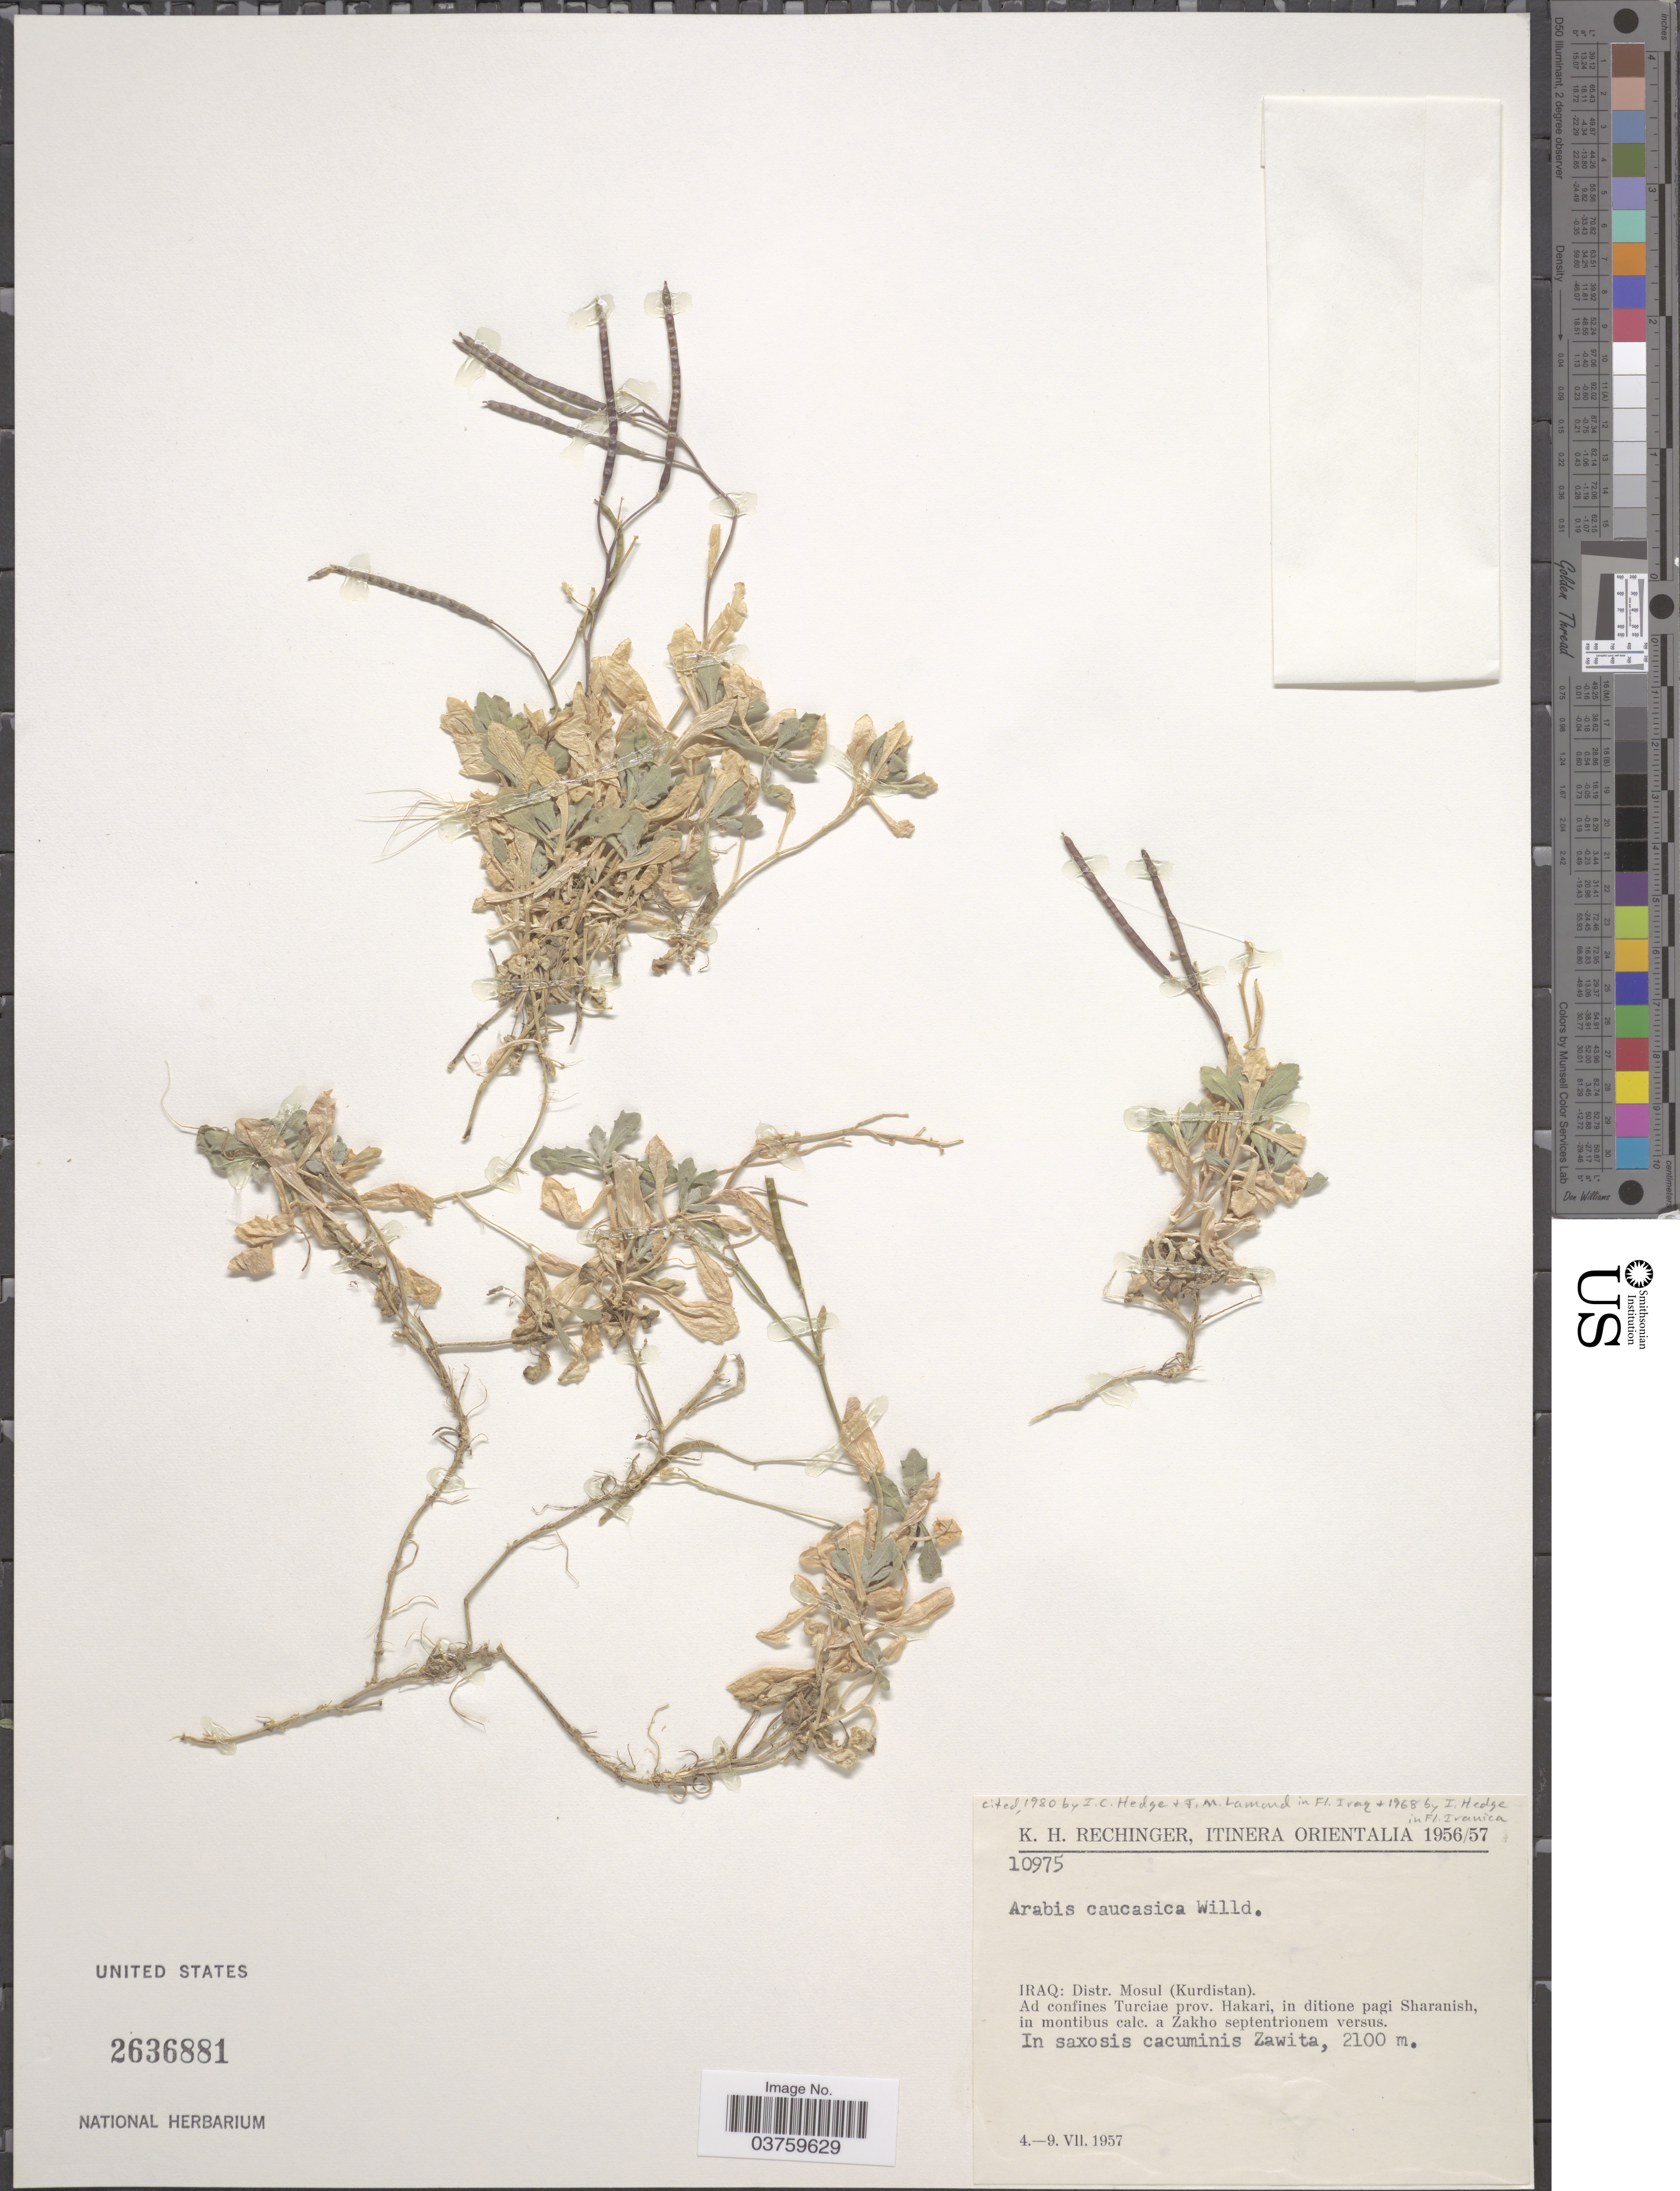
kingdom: Plantae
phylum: Tracheophyta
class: Magnoliopsida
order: Brassicales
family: Brassicaceae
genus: Arabis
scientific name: Arabis caucasica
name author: Willd.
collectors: K. H. Rechinger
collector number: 10975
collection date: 1957-07-04/1957-07-09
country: Iran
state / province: Kurdistan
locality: Distr. Mosul. Ad confines Turciæ prov. Hakari, in ditione pagi Sharanish, in montibus calc. a Zakho septentrionem versus. In saxosis cacuminis Zawita.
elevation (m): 2100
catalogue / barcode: US 2636881